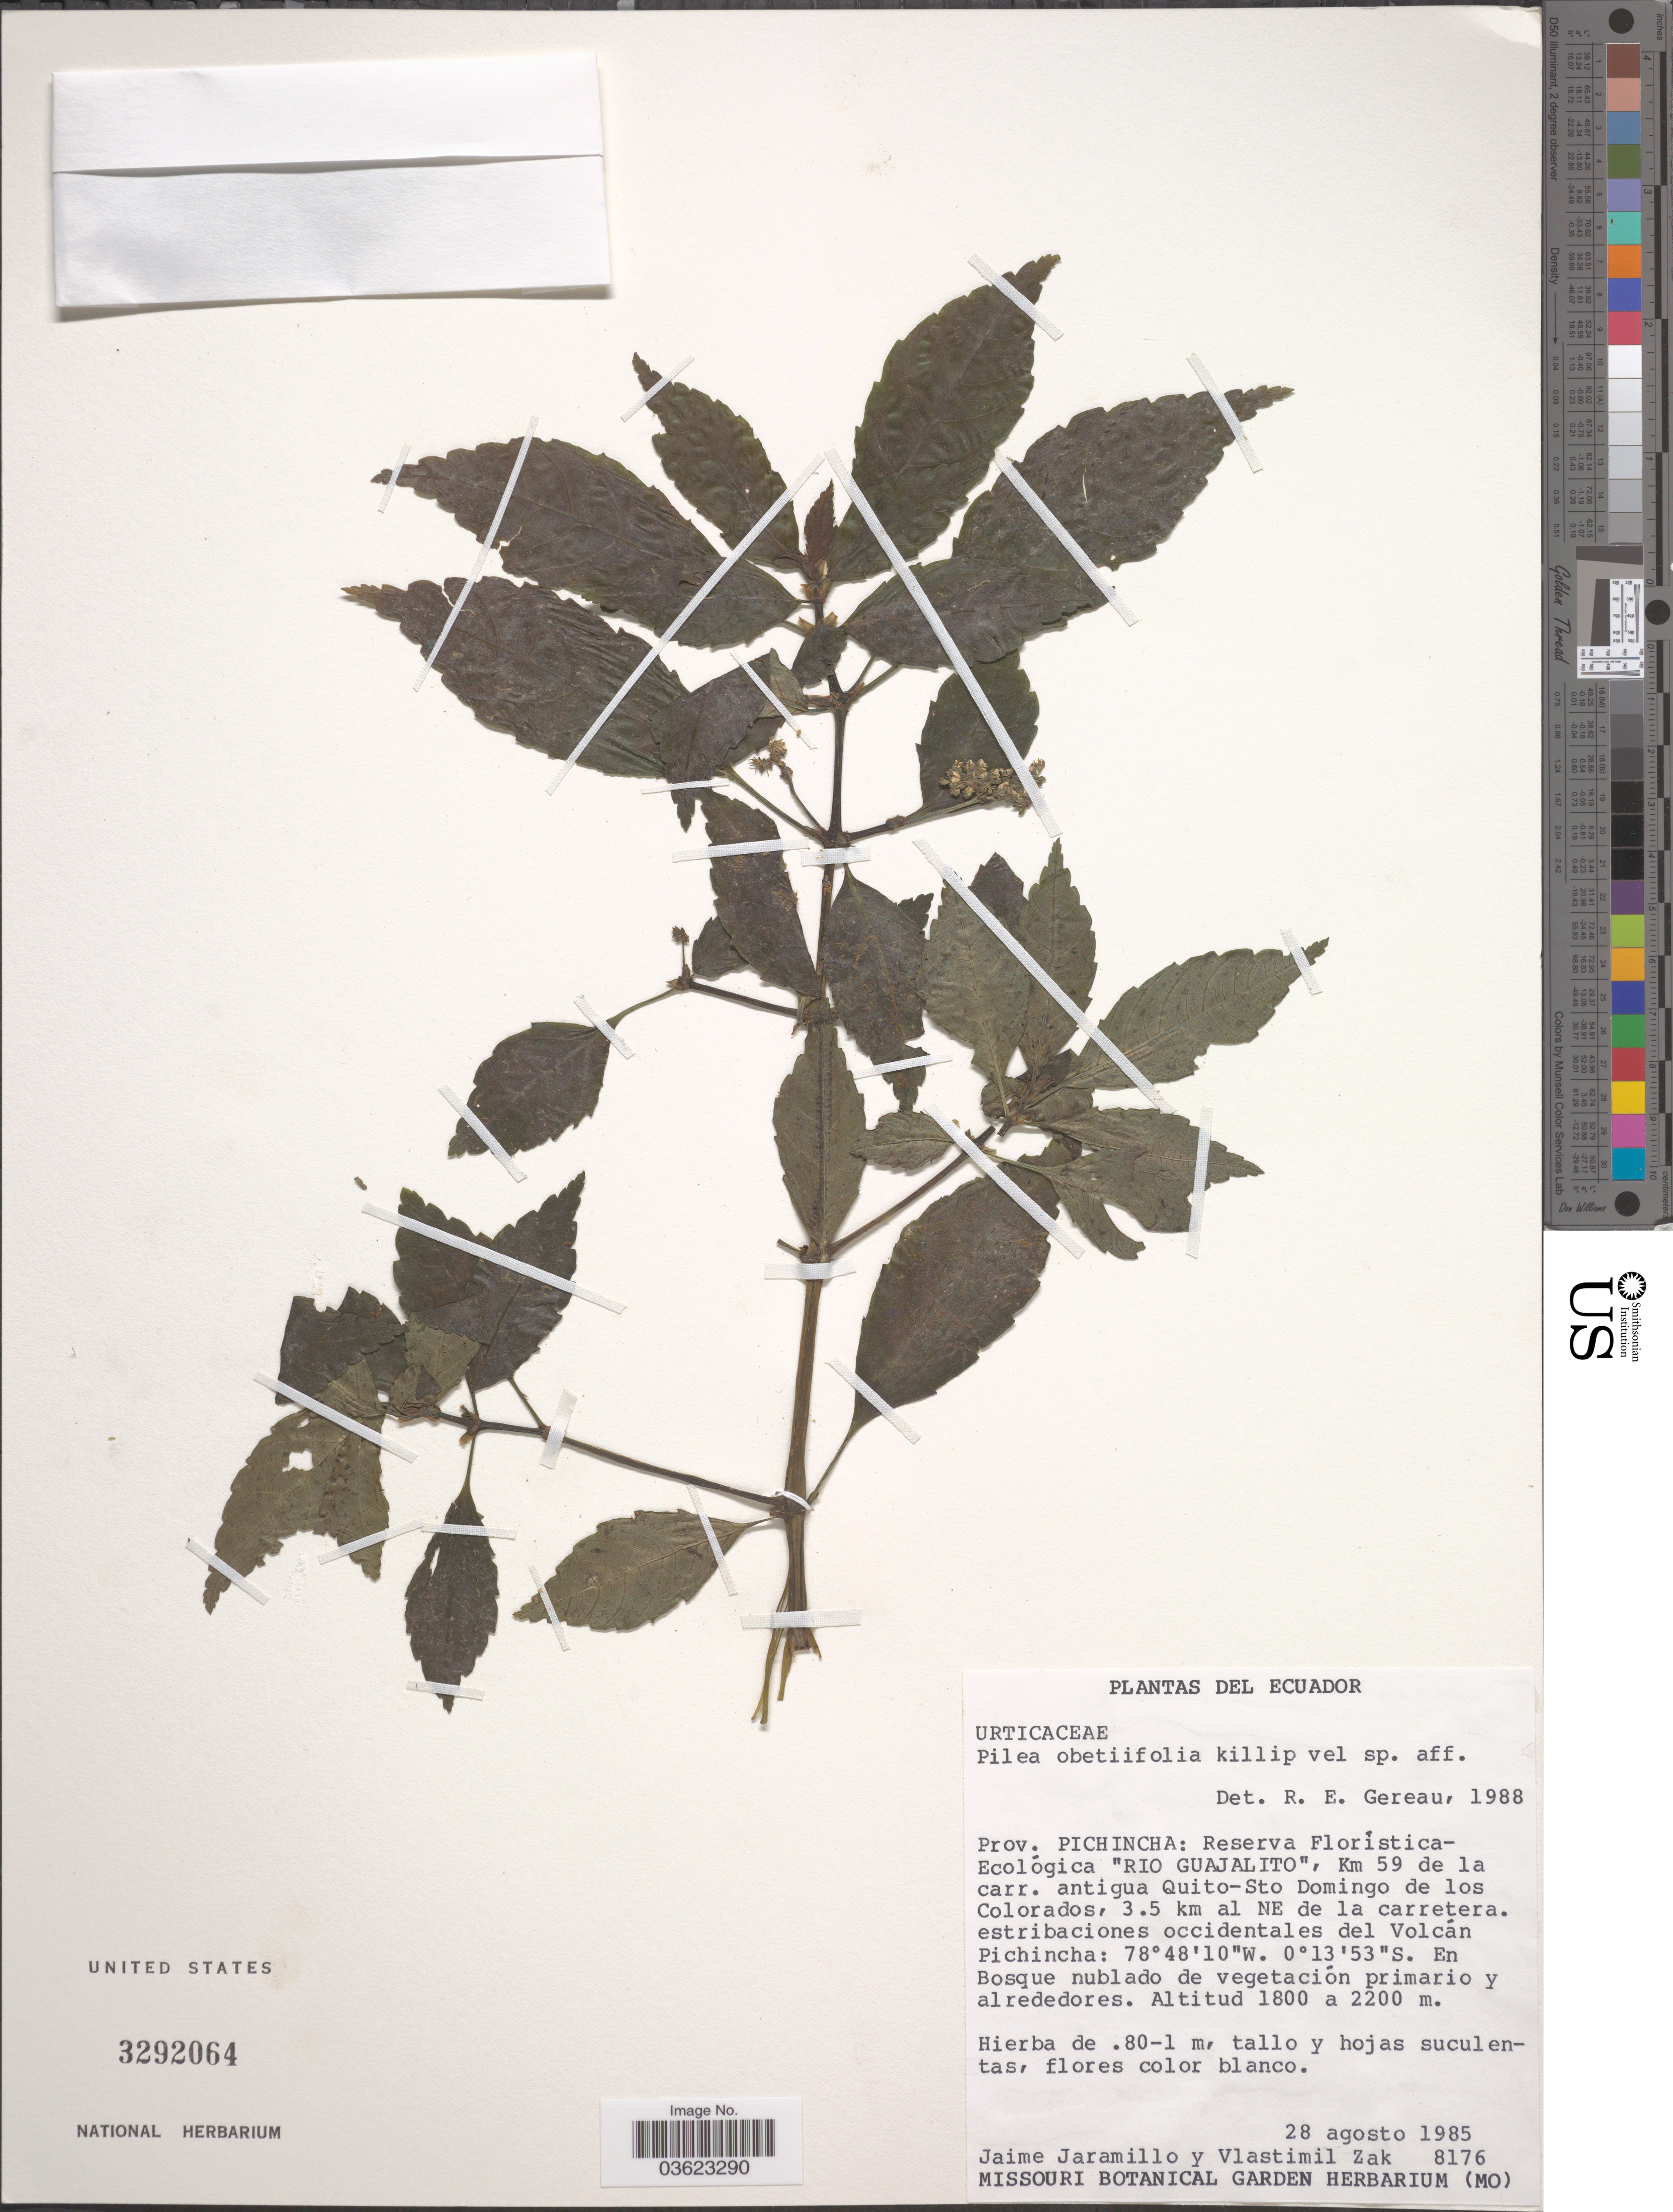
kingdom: Plantae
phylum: Tracheophyta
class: Magnoliopsida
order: Rosales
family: Urticaceae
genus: Pilea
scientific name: Pilea obetiaefolia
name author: Killip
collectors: J. Jaramillo & V. Zak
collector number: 8176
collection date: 1985-08-28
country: Ecuador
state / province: Pichincha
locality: Reserva Florística-Ecológica "Rio Guajalito", Km 59 de la carr. antigua Quito-Sto Domingo de los Colorados, 3.5 km al NE de la carretera. estribaciones occidentales del Volcán Pichincha.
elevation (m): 1800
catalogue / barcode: US 3292064